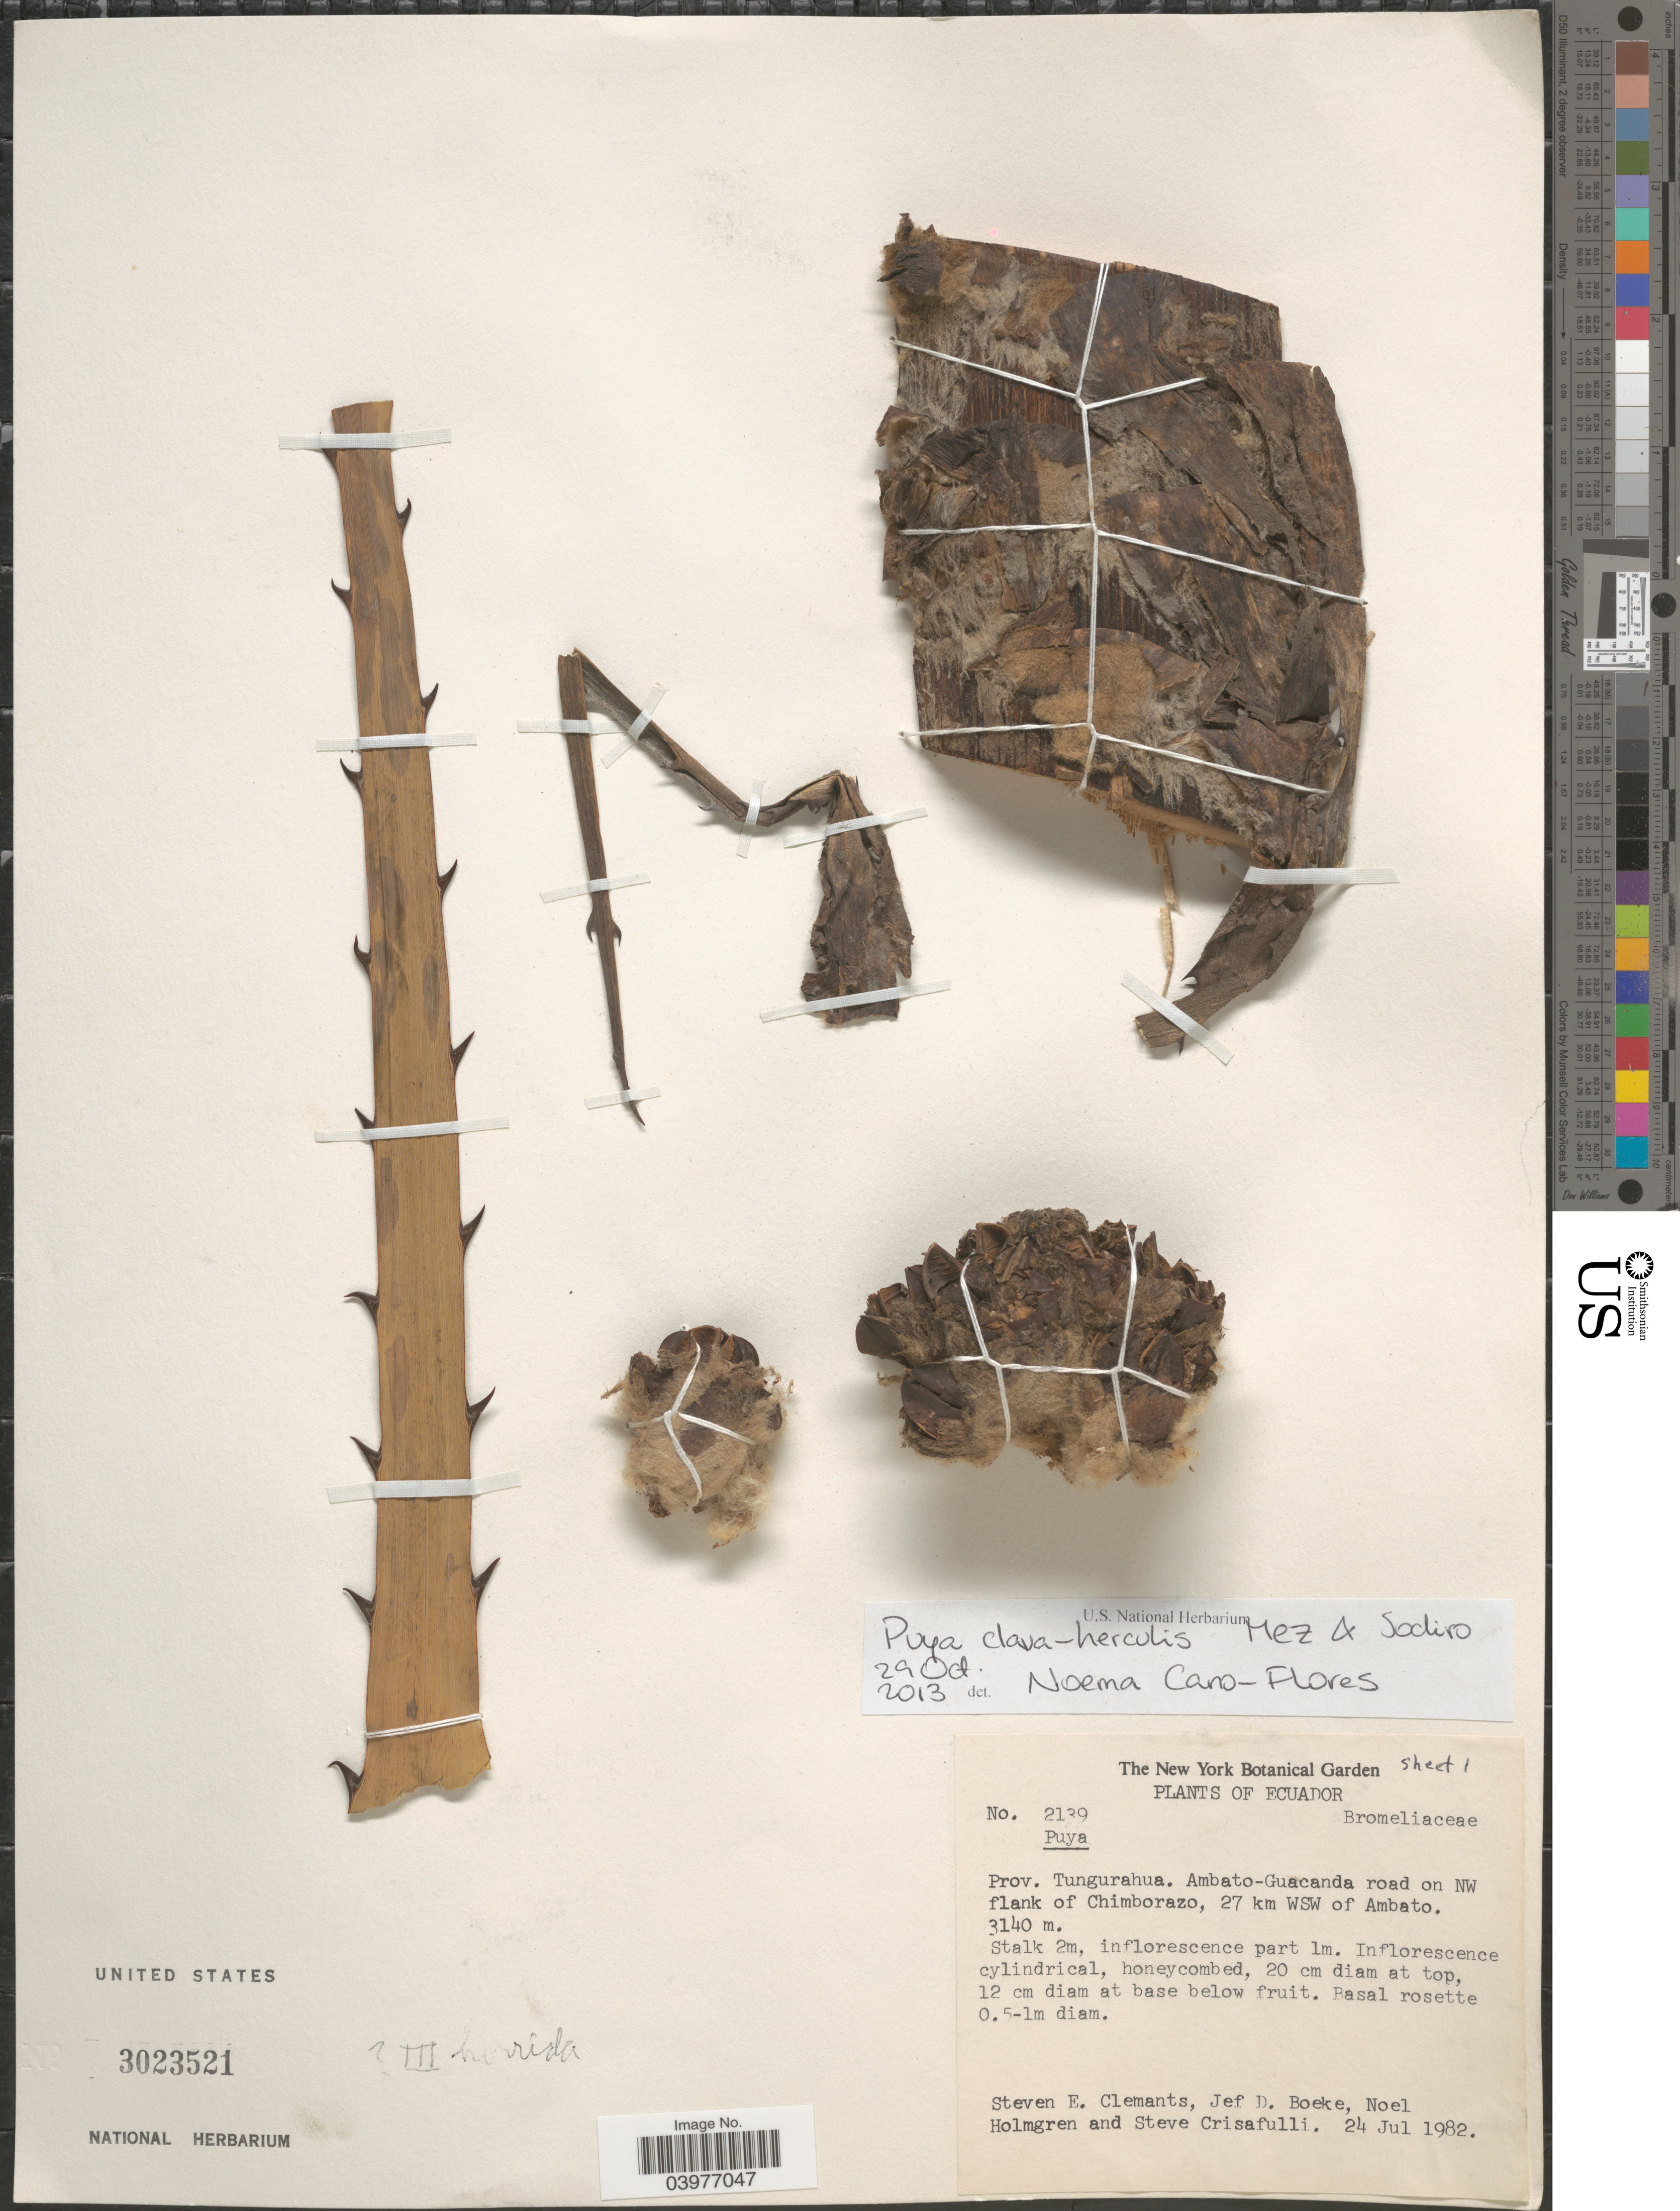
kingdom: Plantae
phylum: Tracheophyta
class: Liliopsida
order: Poales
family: Bromeliaceae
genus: Puya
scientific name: Puya clava-herculis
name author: Mez & Mez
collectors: S. Clemants, J. Boeke, N. H. Holmgren & S. Crisafulli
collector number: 2139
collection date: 1982-07-24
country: Ecuador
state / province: Tungurahua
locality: Ambato-Guacanda road on NW flank of Chimborazo, 27 km WSW of Ambato.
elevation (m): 3140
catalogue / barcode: US 3023521